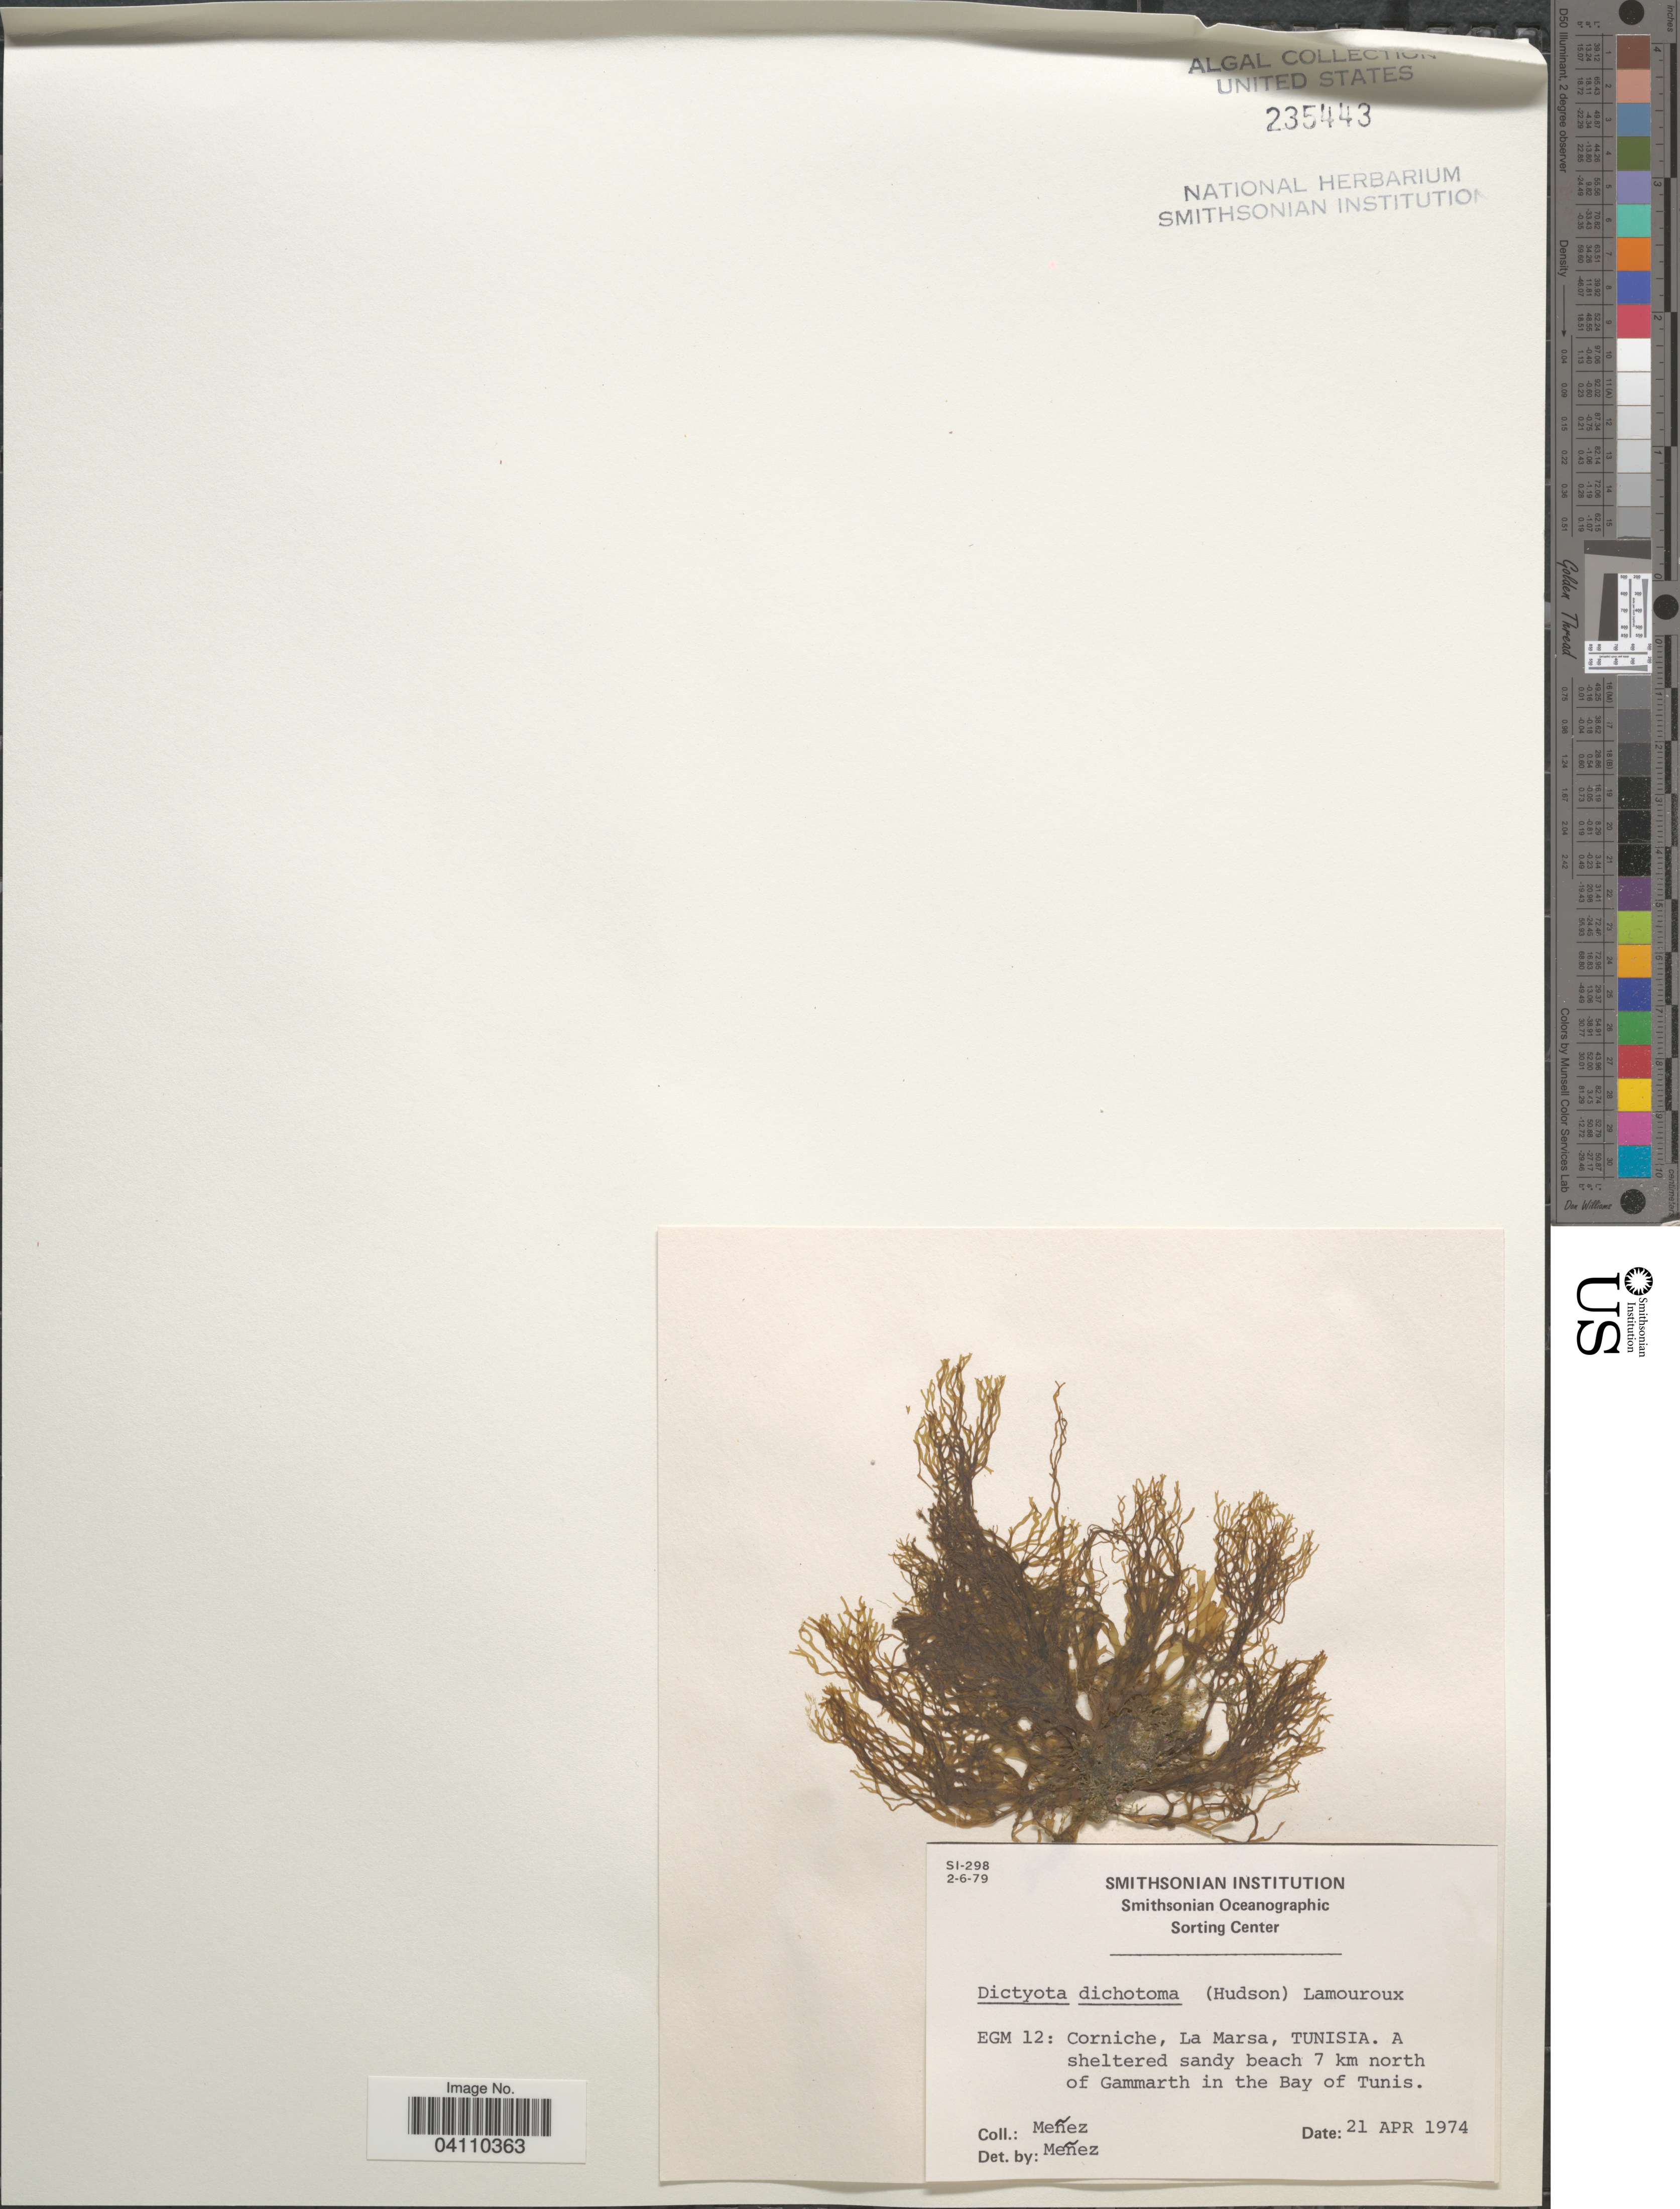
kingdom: Chromista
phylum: Ochrophyta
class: Phaeophyceae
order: Dictyotales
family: Dictyotaceae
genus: Dictyota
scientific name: Dictyota dichotoma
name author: (Huds.) J.V.Lamouroux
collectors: Menez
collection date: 1974-04-21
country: Tunisia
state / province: Tunis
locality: EGM 12: Corniche, La Marsa. Beach 7 km north of Gammarth in the Bay of Tunis.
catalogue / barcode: US 235443